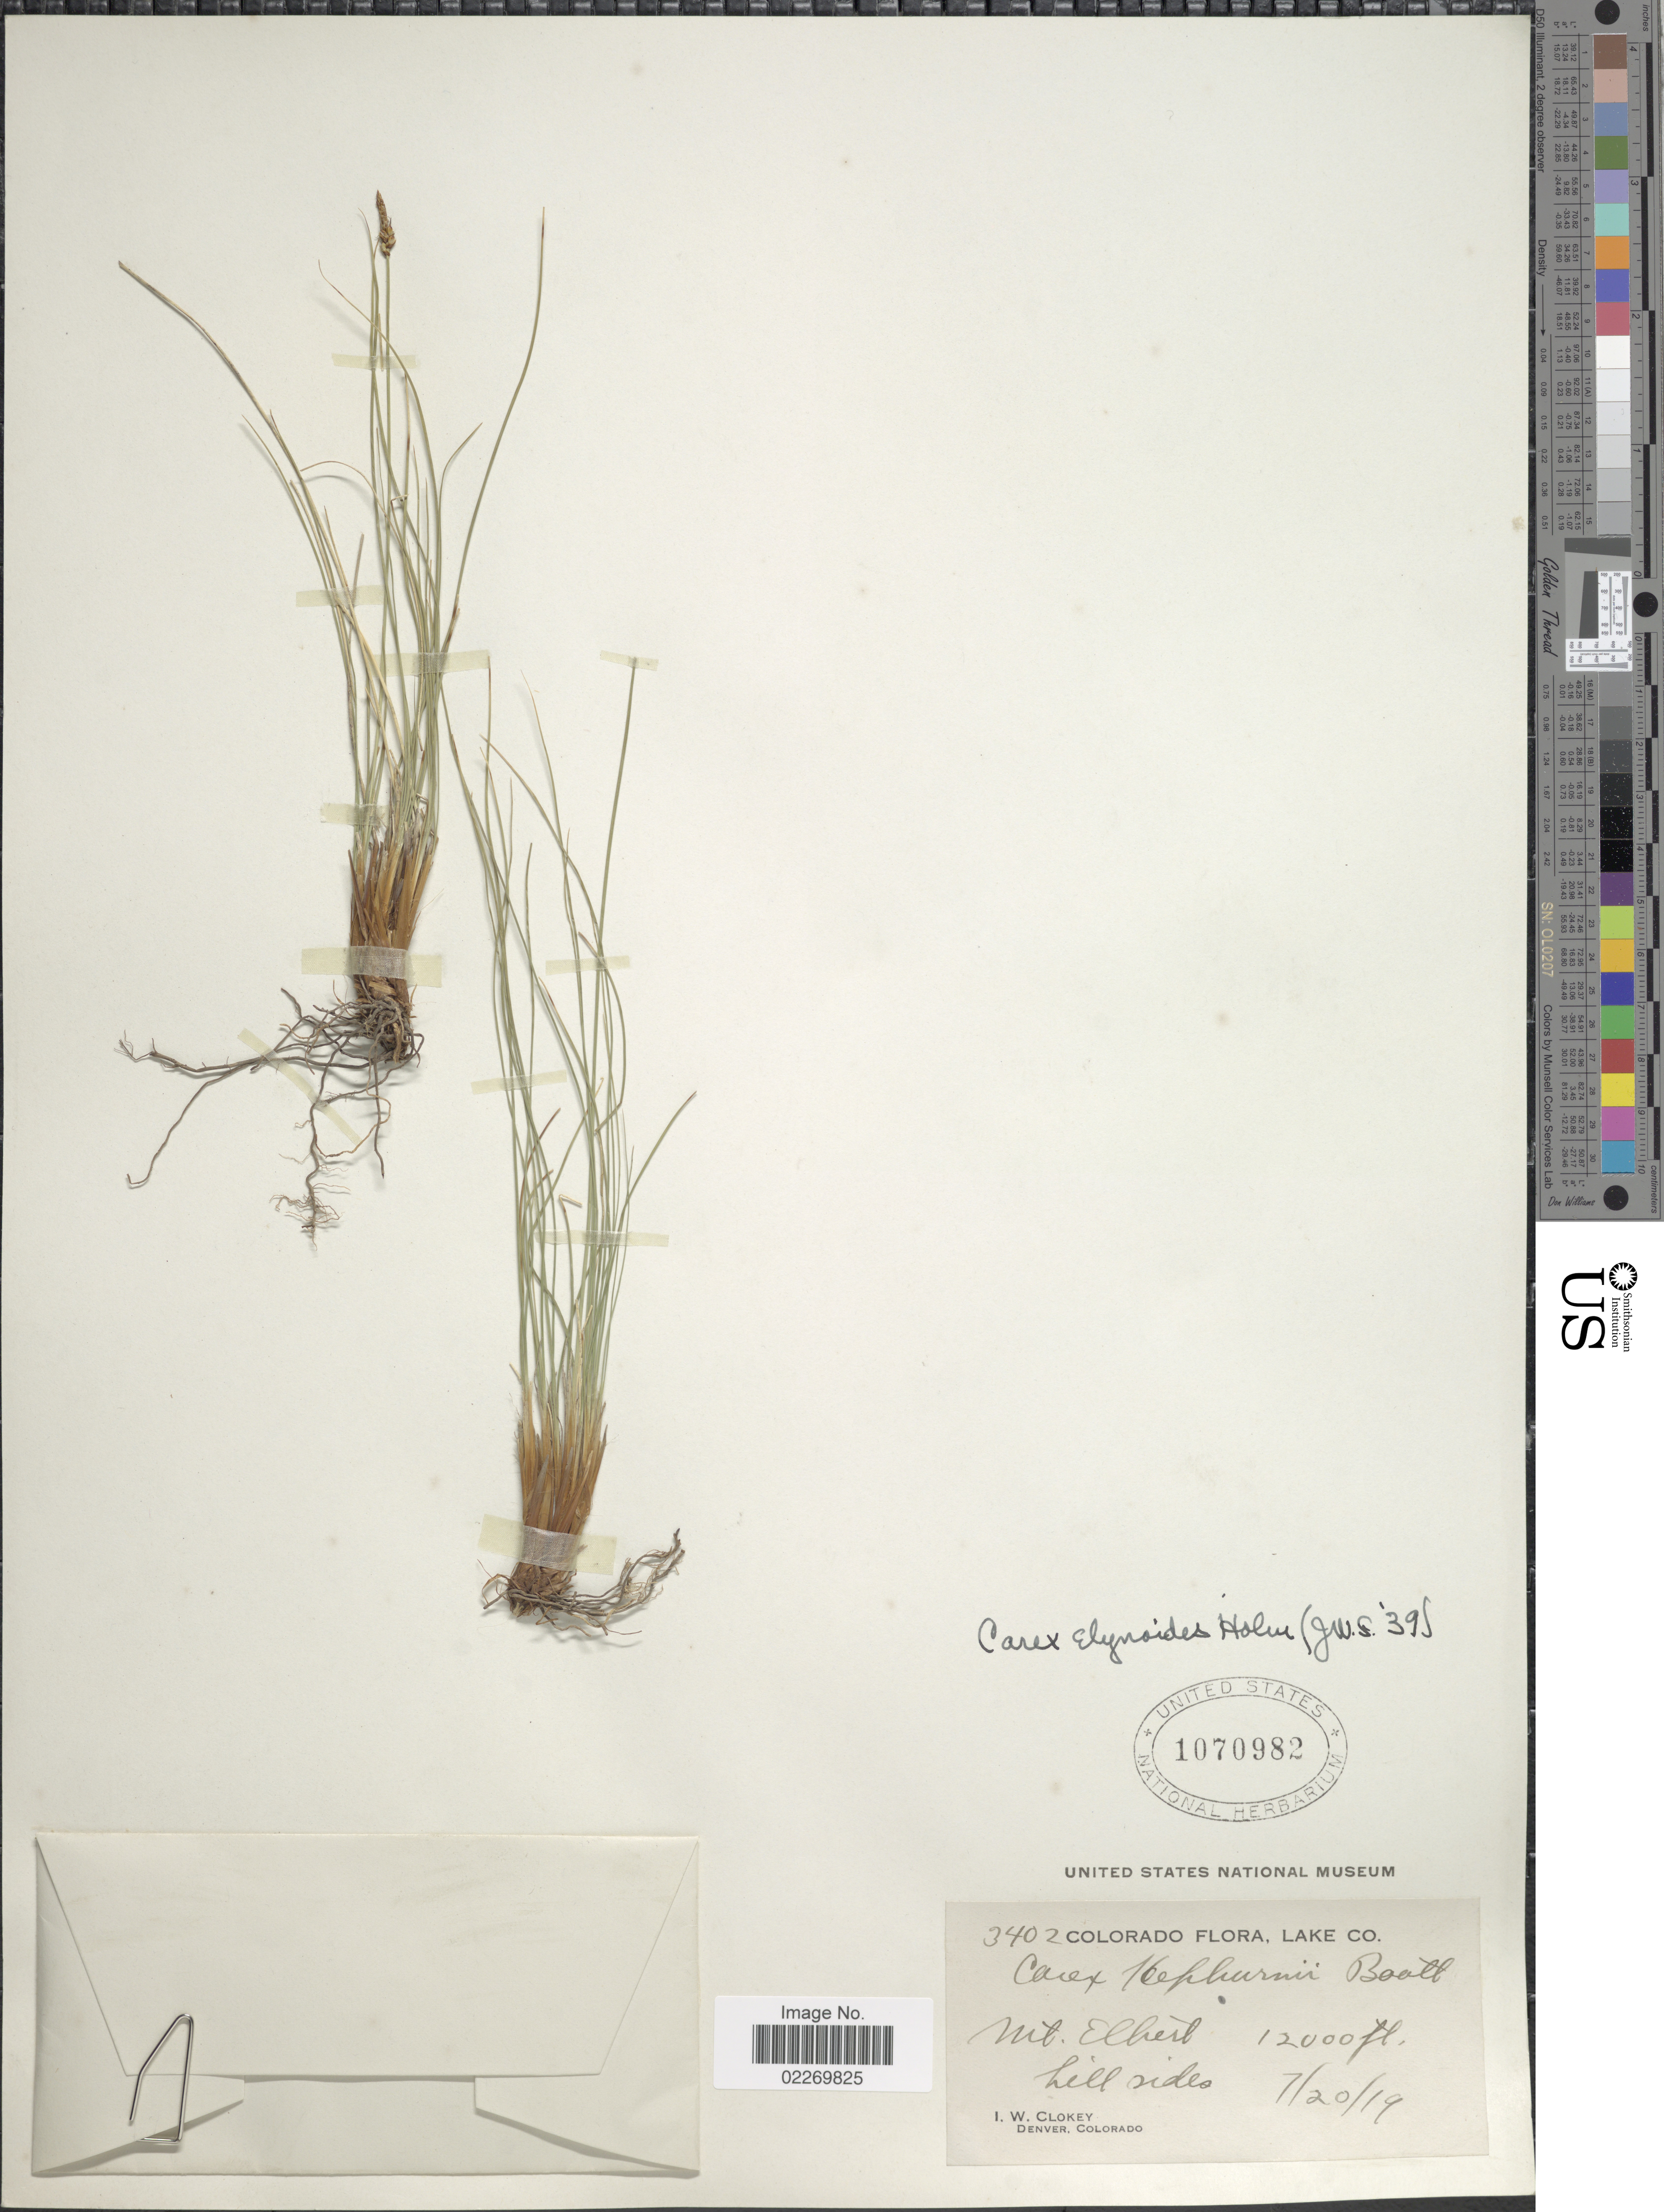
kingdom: Plantae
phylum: Tracheophyta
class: Liliopsida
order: Poales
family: Cyperaceae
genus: Carex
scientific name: Carex elynoides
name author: Holm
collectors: I. W. Clokey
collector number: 3402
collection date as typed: Transcribed d/m/y: 20/7/19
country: United States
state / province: Colorado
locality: Lake Co. Mt. Elbert hill sides.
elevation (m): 3658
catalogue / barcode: US 1070982